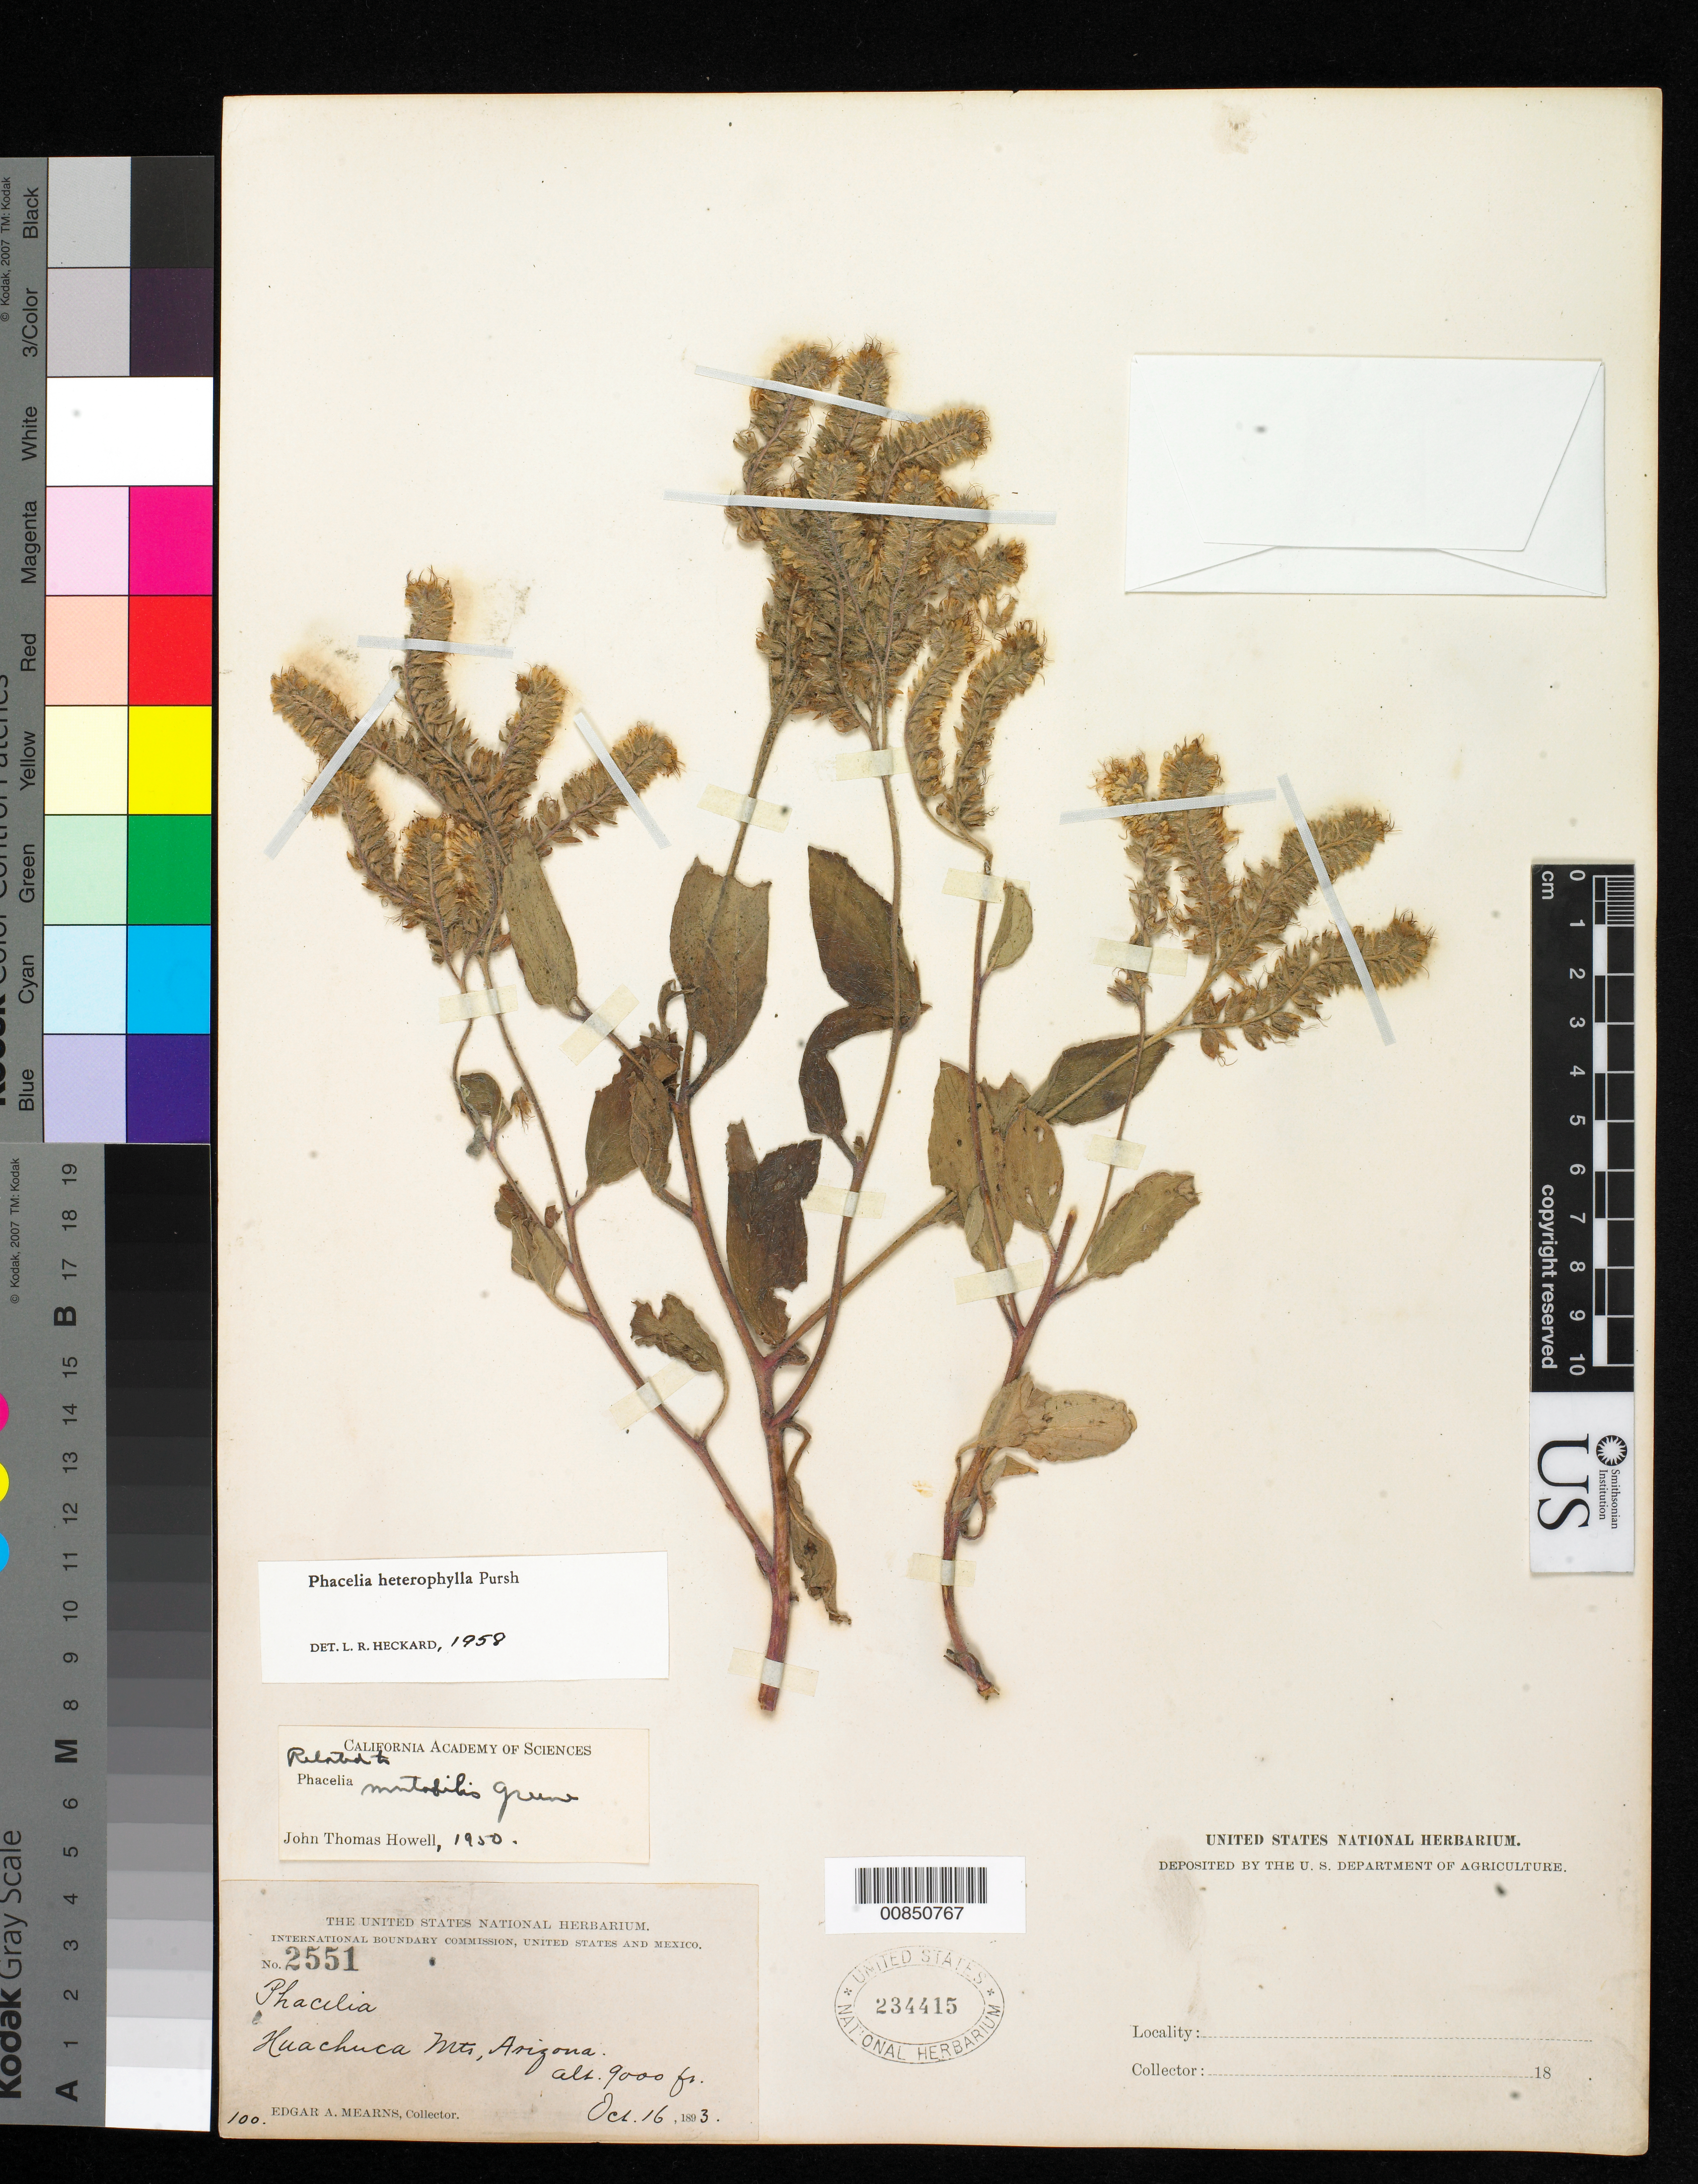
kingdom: Plantae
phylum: Tracheophyta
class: Magnoliopsida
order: Boraginales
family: Hydrophyllaceae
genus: Phacelia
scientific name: Phacelia heterophylla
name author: Pursh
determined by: Heckard, Lawrence R.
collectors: E. A. Mearns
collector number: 2551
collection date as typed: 16 Oct 1893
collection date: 1893-10-16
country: United States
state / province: Arizona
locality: Huachuca Mts.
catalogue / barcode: US 234415